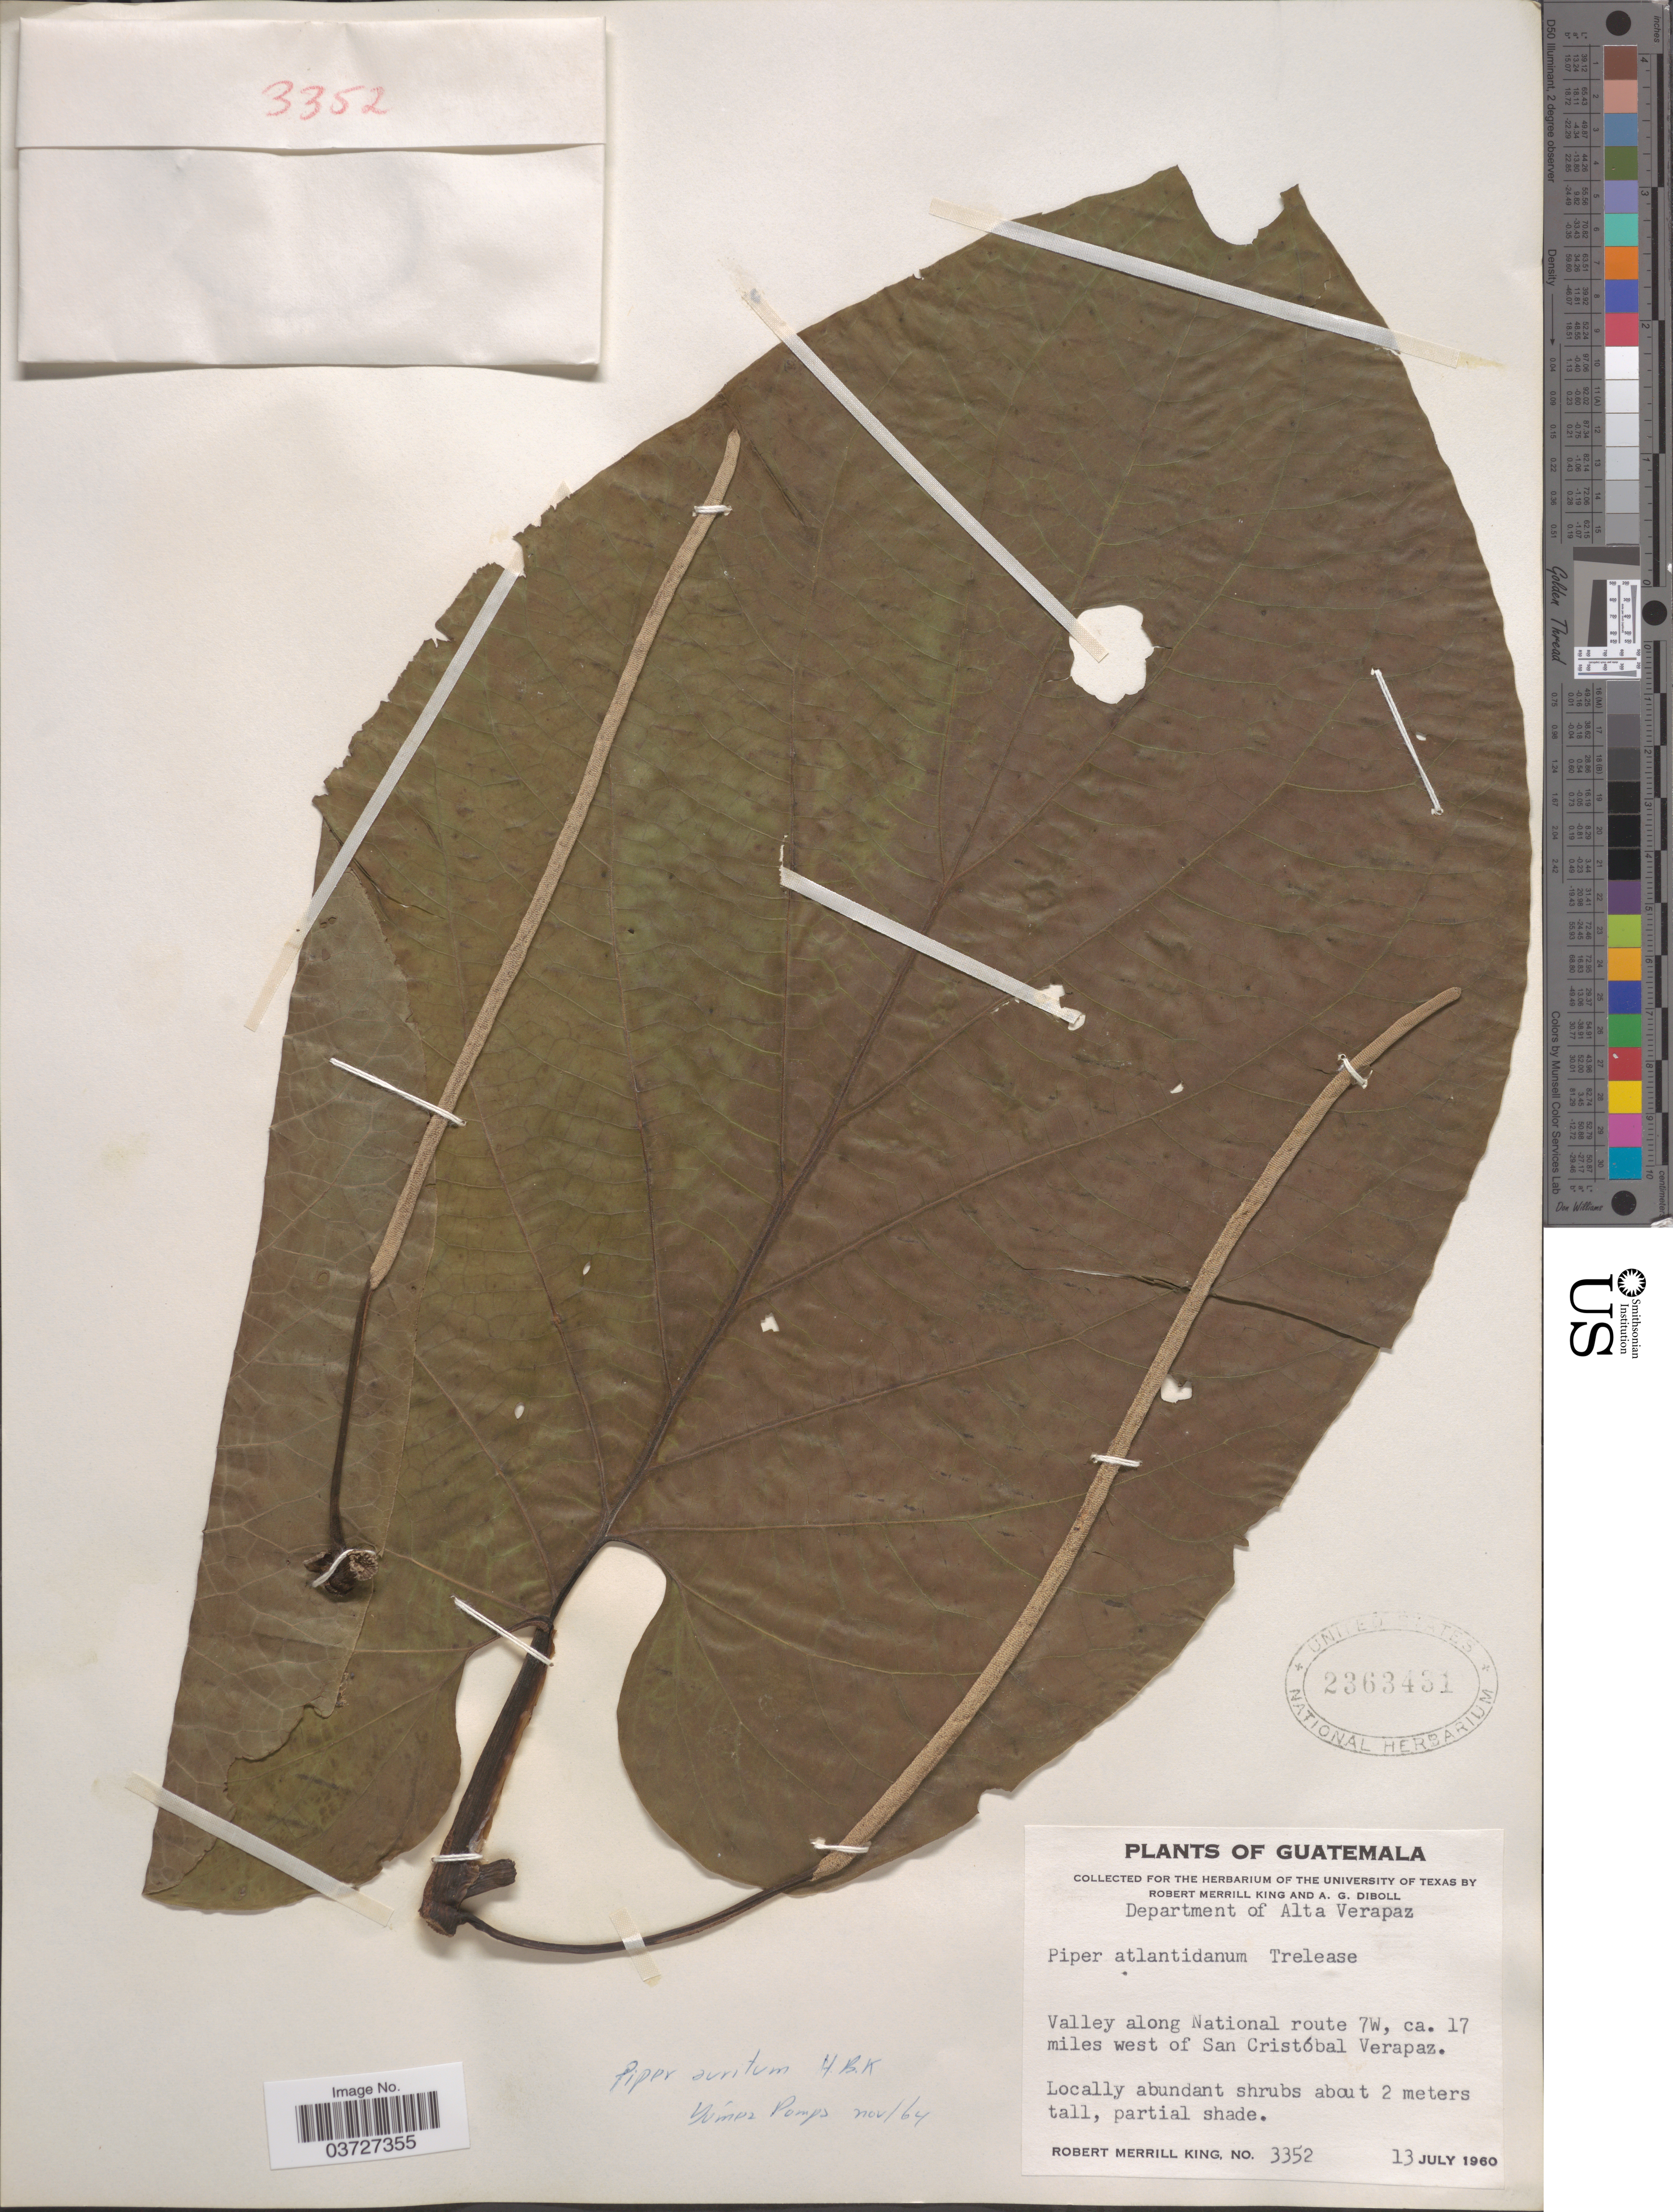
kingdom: Plantae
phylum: Tracheophyta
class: Magnoliopsida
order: Piperales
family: Piperaceae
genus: Piper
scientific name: Piper auritum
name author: Kunth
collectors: R. M. King & A. Diboll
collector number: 3352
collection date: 1960-07-13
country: Guatemala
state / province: Alta Verapaz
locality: Department of Alta Verapaz. Valley along National route 7W, ca. 17 miles west of San Cristóbal Verapaz.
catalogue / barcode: US 2363431